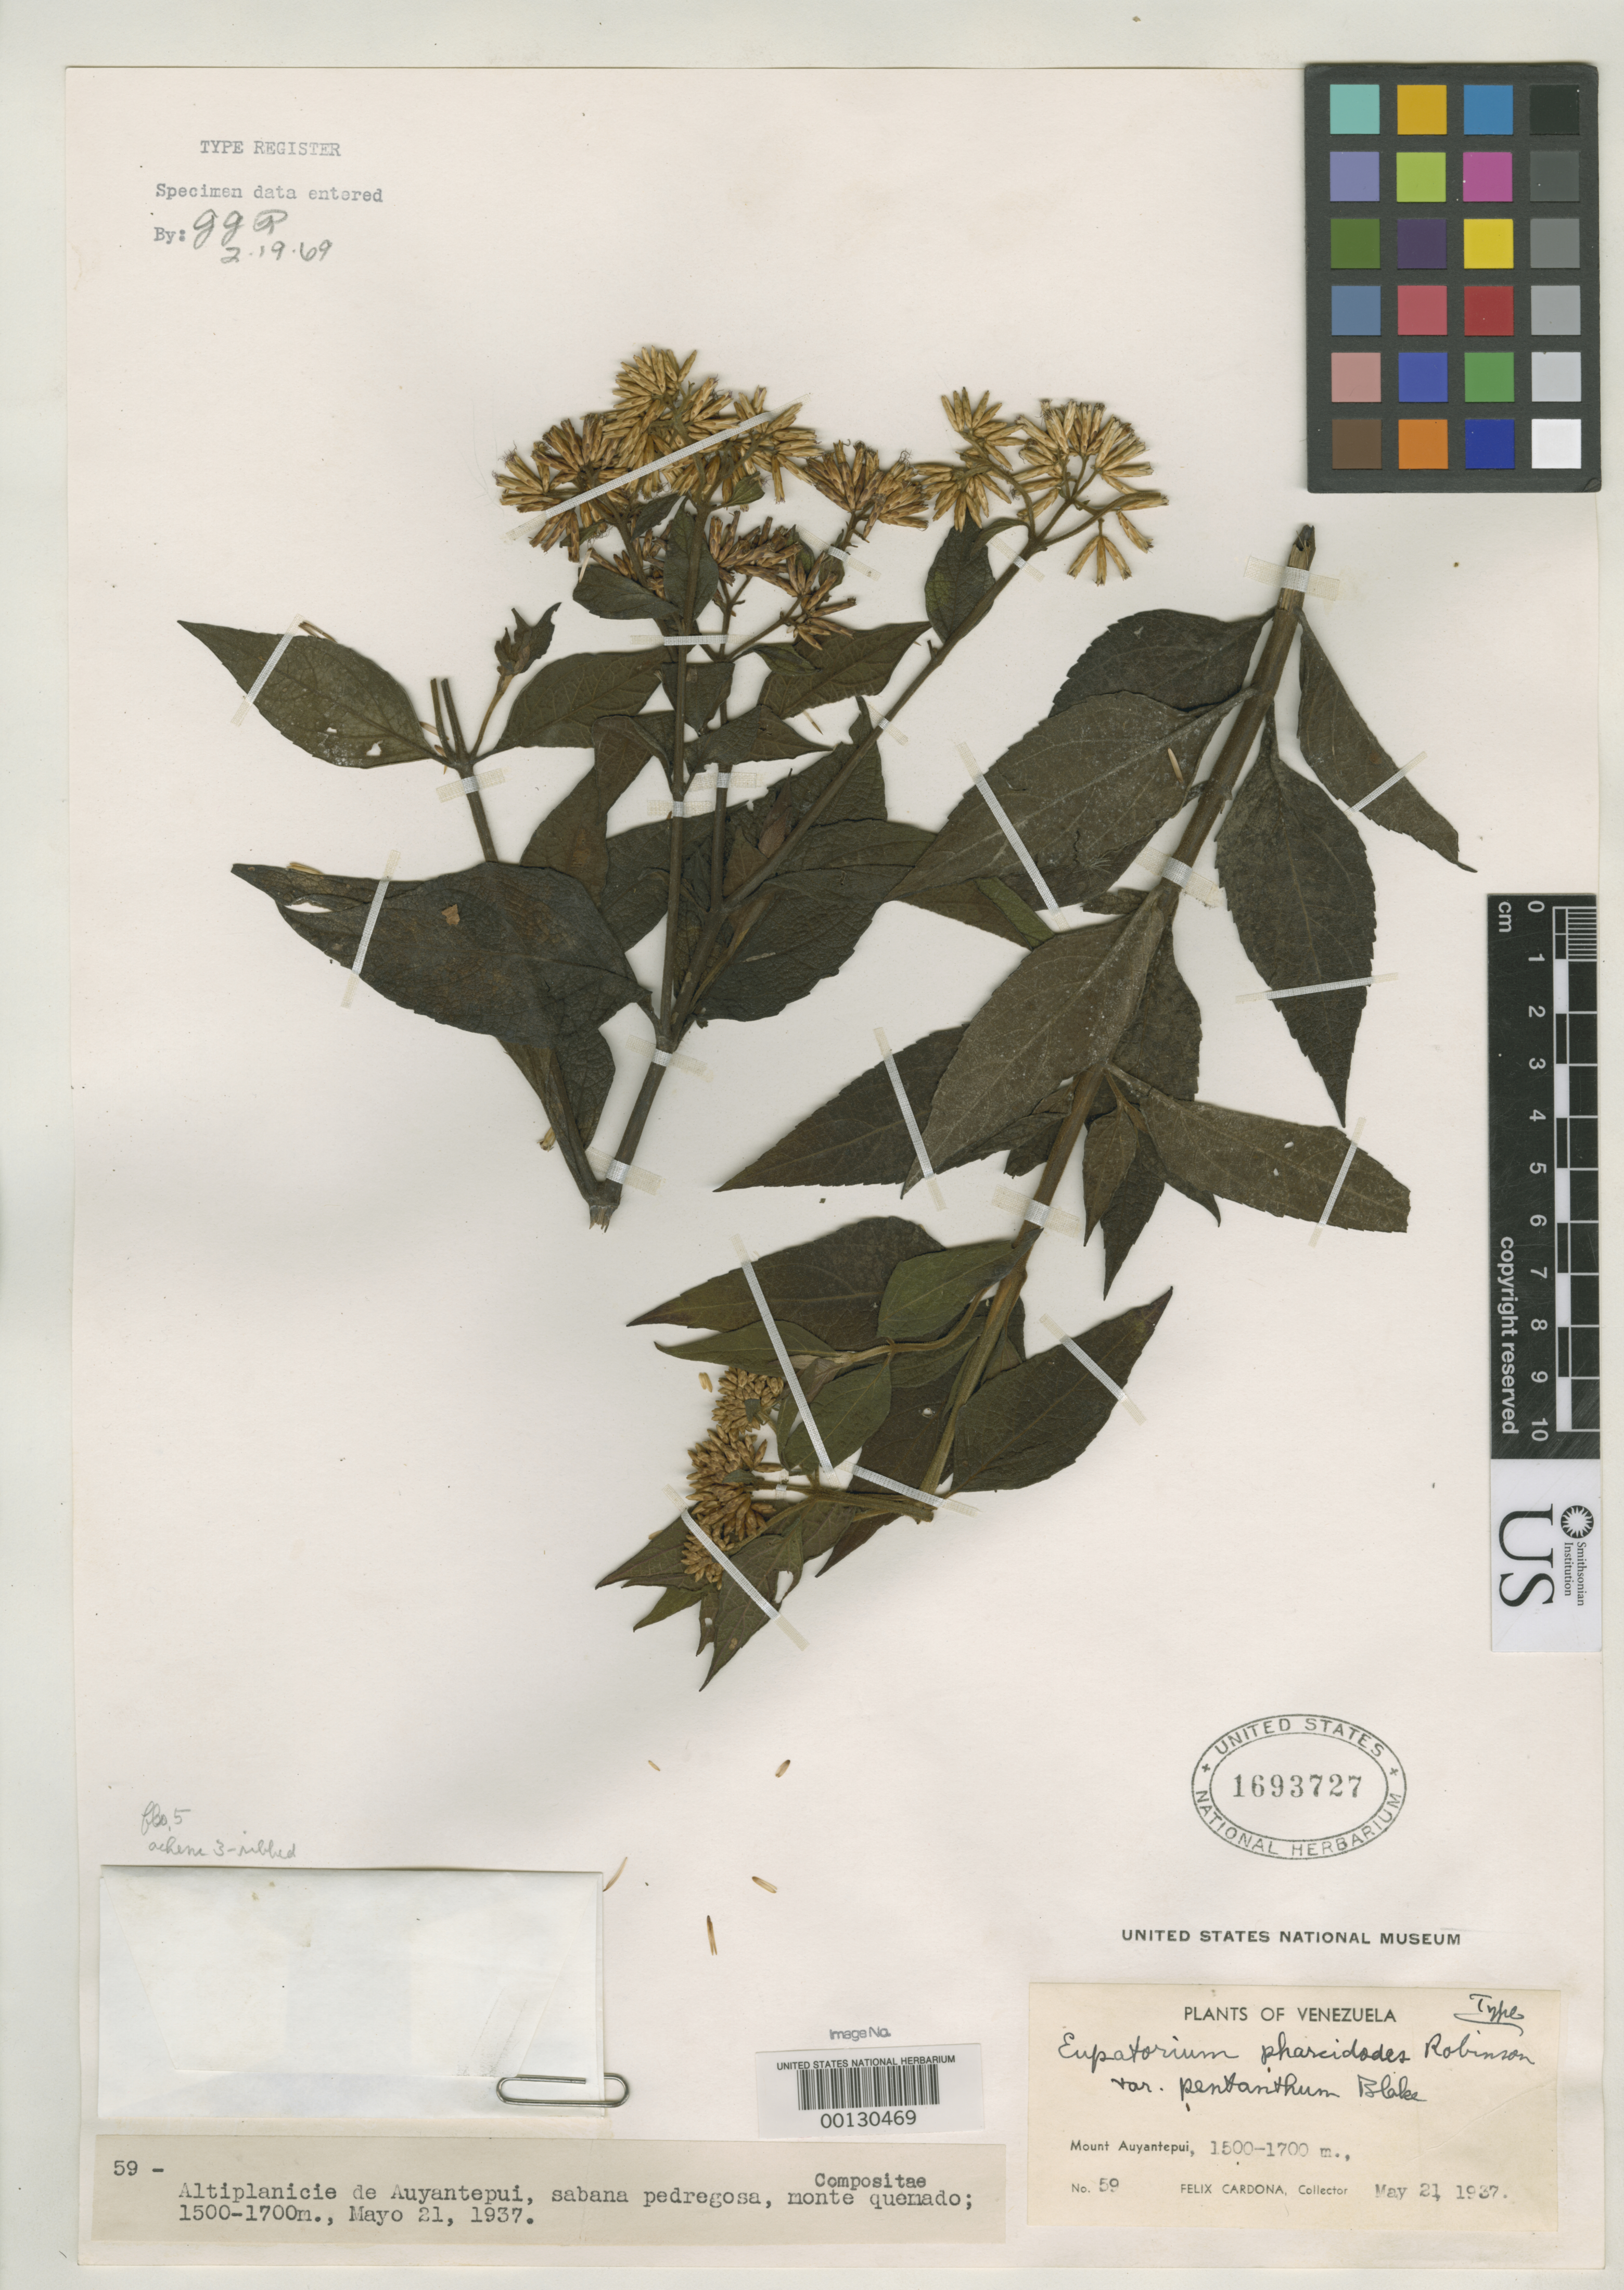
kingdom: Plantae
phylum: Tracheophyta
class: Magnoliopsida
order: Asterales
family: Asteraceae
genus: Eupatorium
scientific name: Eupatorium pharcidodes var. pentanthum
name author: S.F. Blake in Gleason & Killip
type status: Holotype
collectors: F. Cardona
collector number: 59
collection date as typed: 21 May 1937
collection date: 1937-05-21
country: Venezuela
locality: Mt. Auyantepui.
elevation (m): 1300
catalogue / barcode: US 1693727